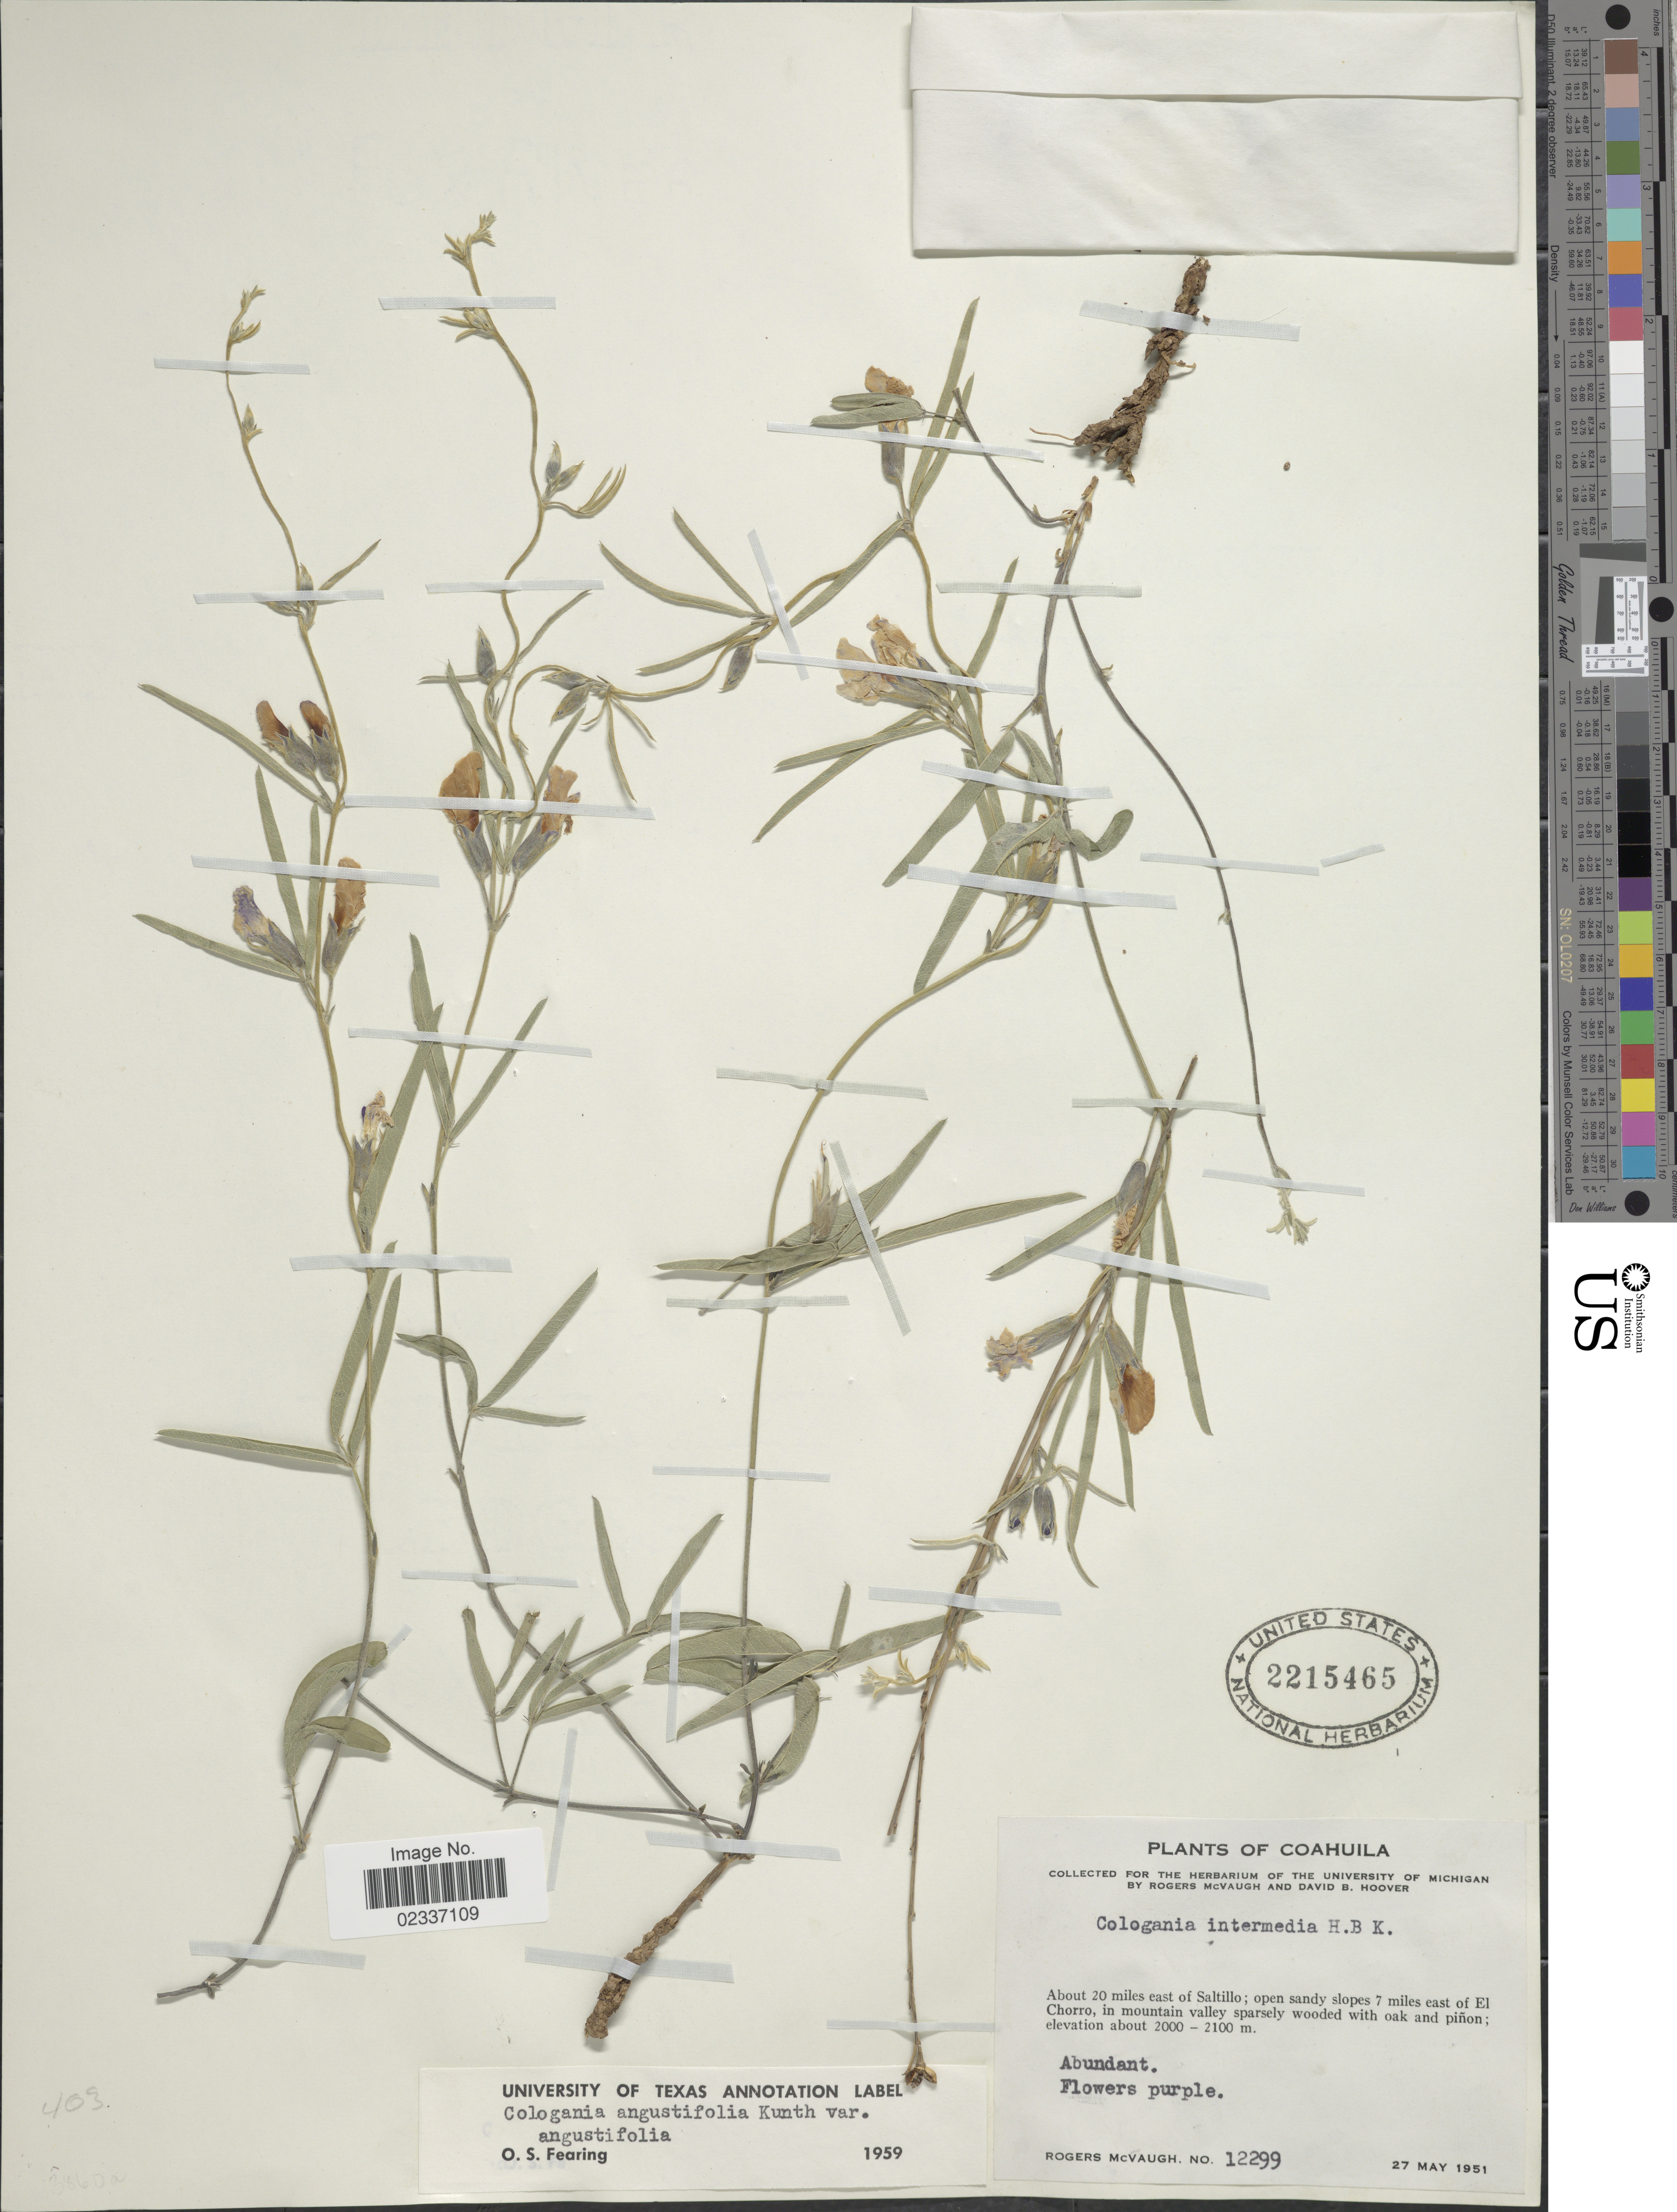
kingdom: Plantae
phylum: Tracheophyta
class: Magnoliopsida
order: Fabales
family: Fabaceae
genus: Cologania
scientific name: Cologania angustifolia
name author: Kunth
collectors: R. McVaugh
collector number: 12299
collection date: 1951-05-27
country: Mexico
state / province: Coahuila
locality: About 20 miles east of Saltillo; open sandy slopes 7 miles east of El Choro, in mountain valley sparsely wooded with oak and piñon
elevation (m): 2000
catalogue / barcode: US 2215465